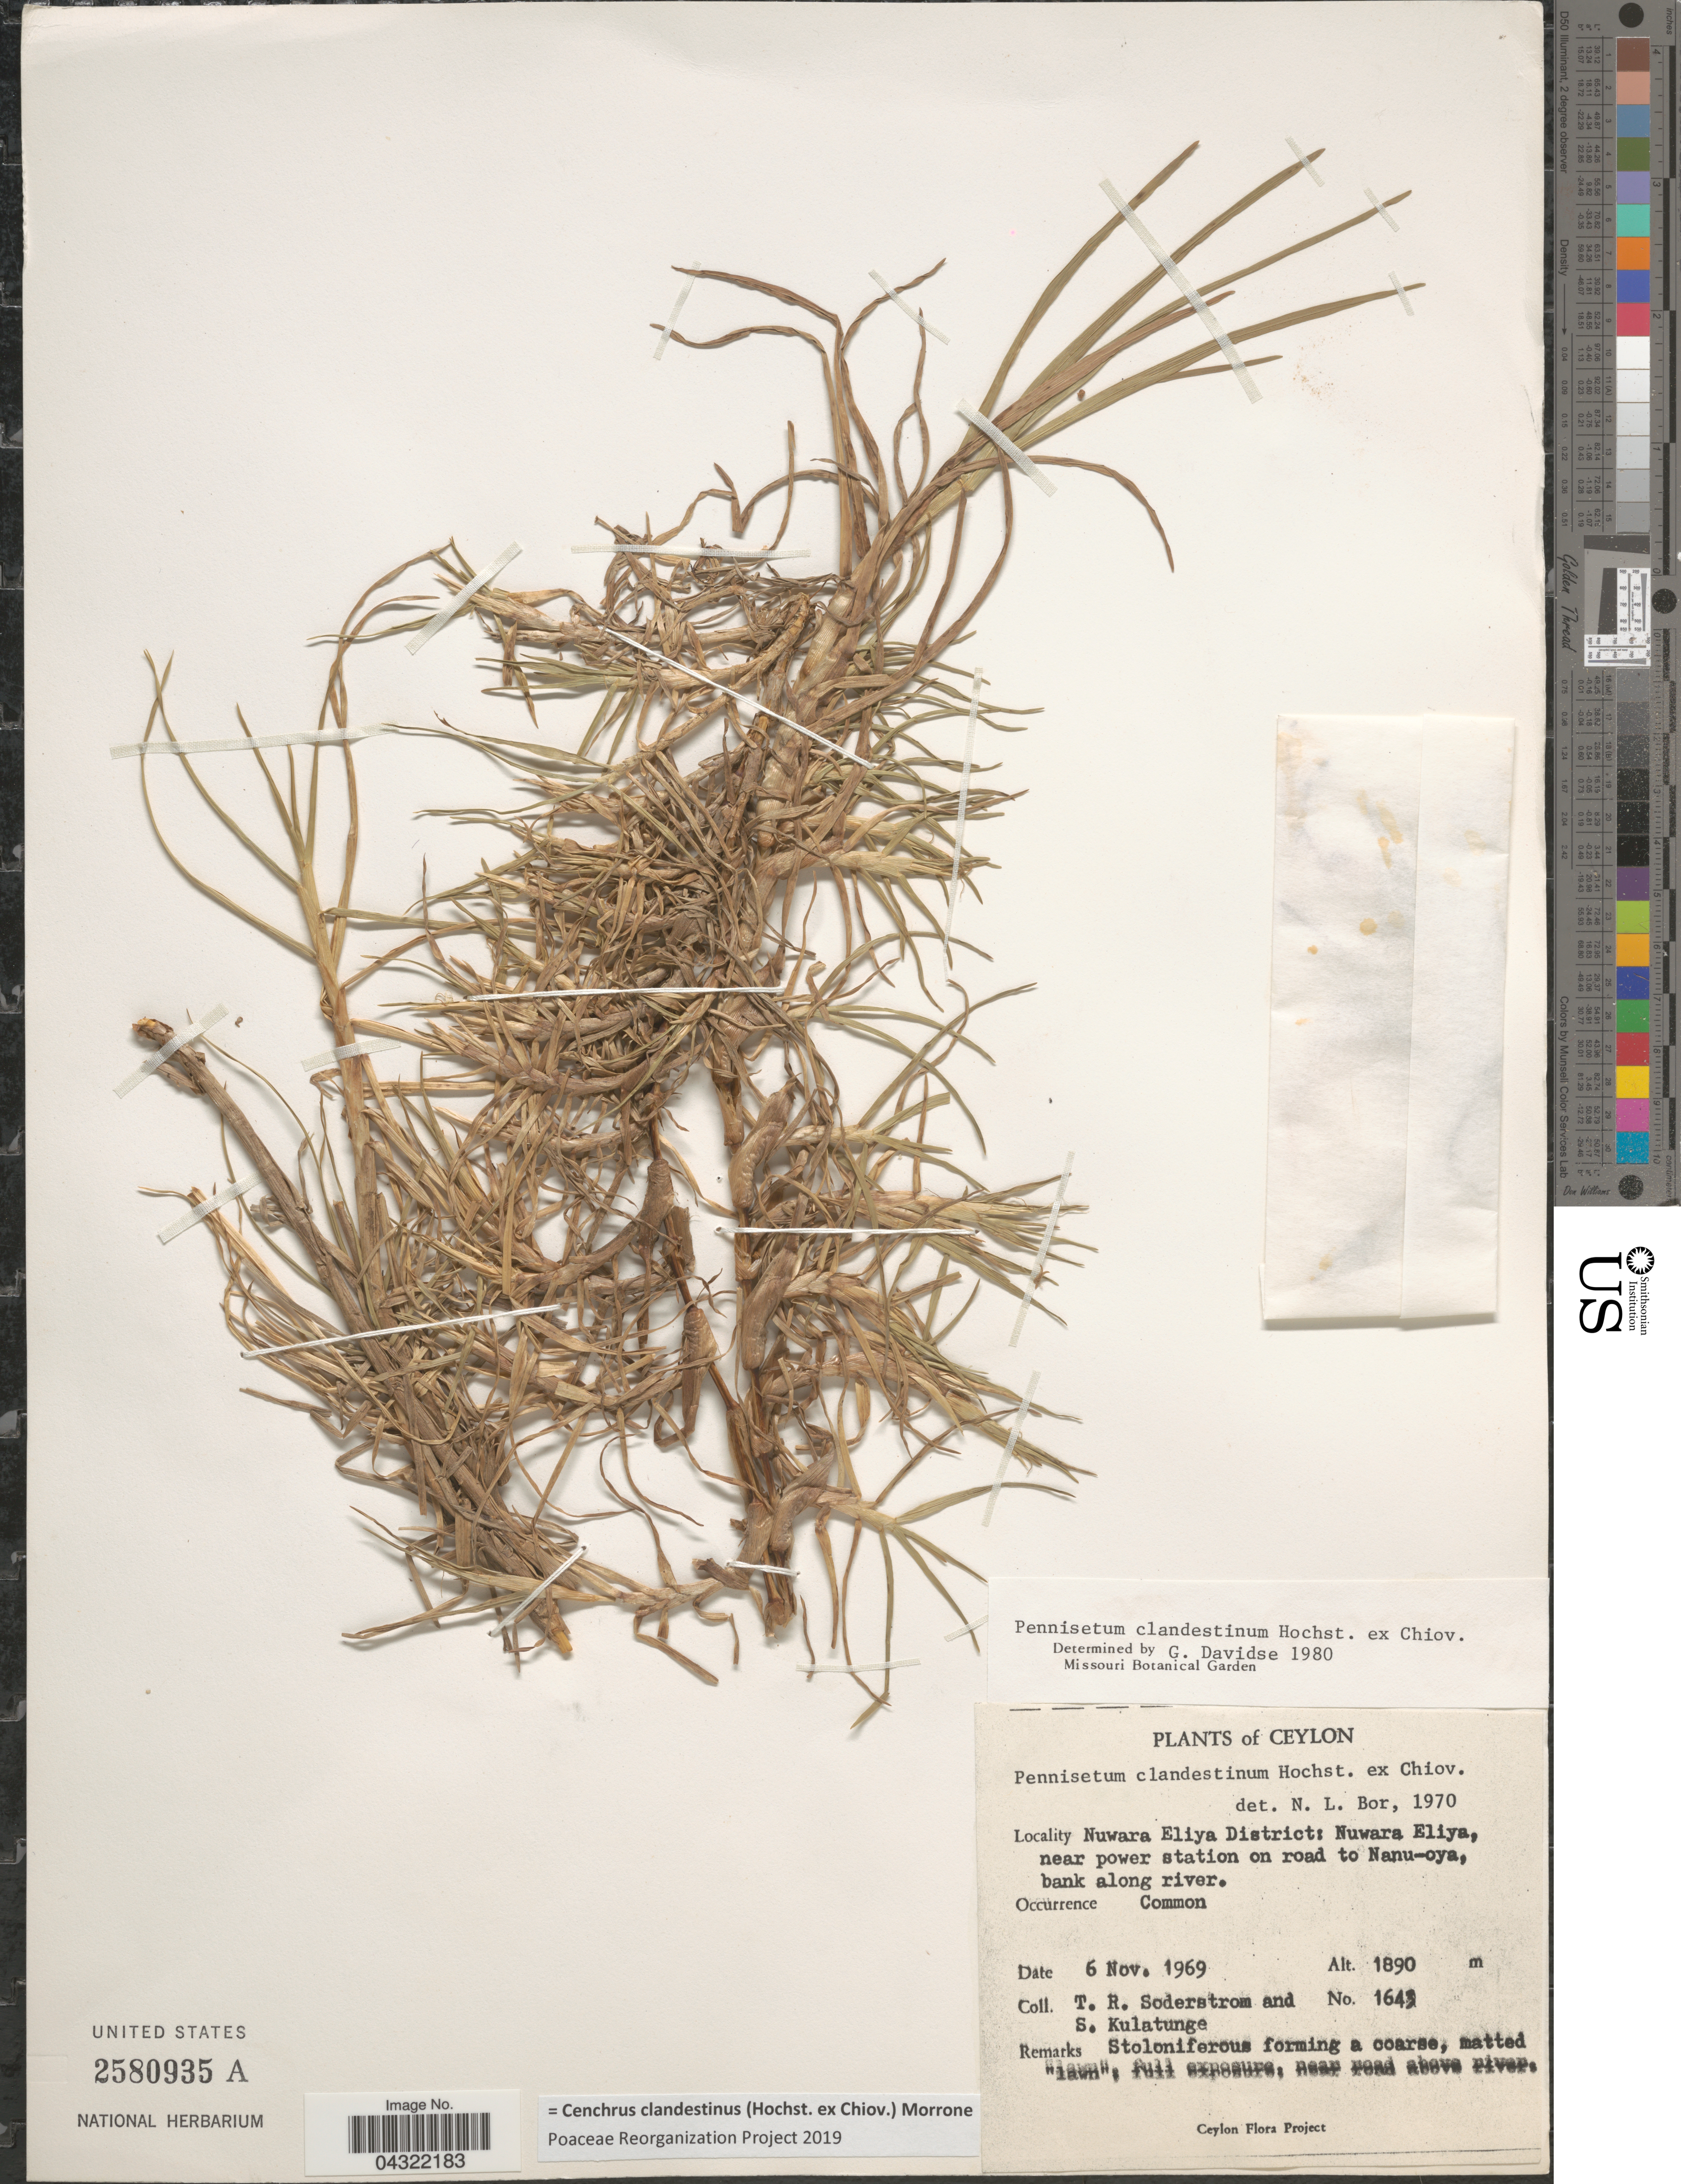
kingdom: Plantae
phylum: Tracheophyta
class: Liliopsida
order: Poales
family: Poaceae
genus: Cenchrus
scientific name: Cenchrus clandestinus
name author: (Hochst. & Chiov.) Morrone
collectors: T. R. Soderstrom & S. Kulatunge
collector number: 1643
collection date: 1969-11-06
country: Sri Lanka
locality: Ceylon. Nuwara Eliya District: Nuwara Eliya, near power station on road to Nanu-oya, bank along river.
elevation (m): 1890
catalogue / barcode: US 2580935A